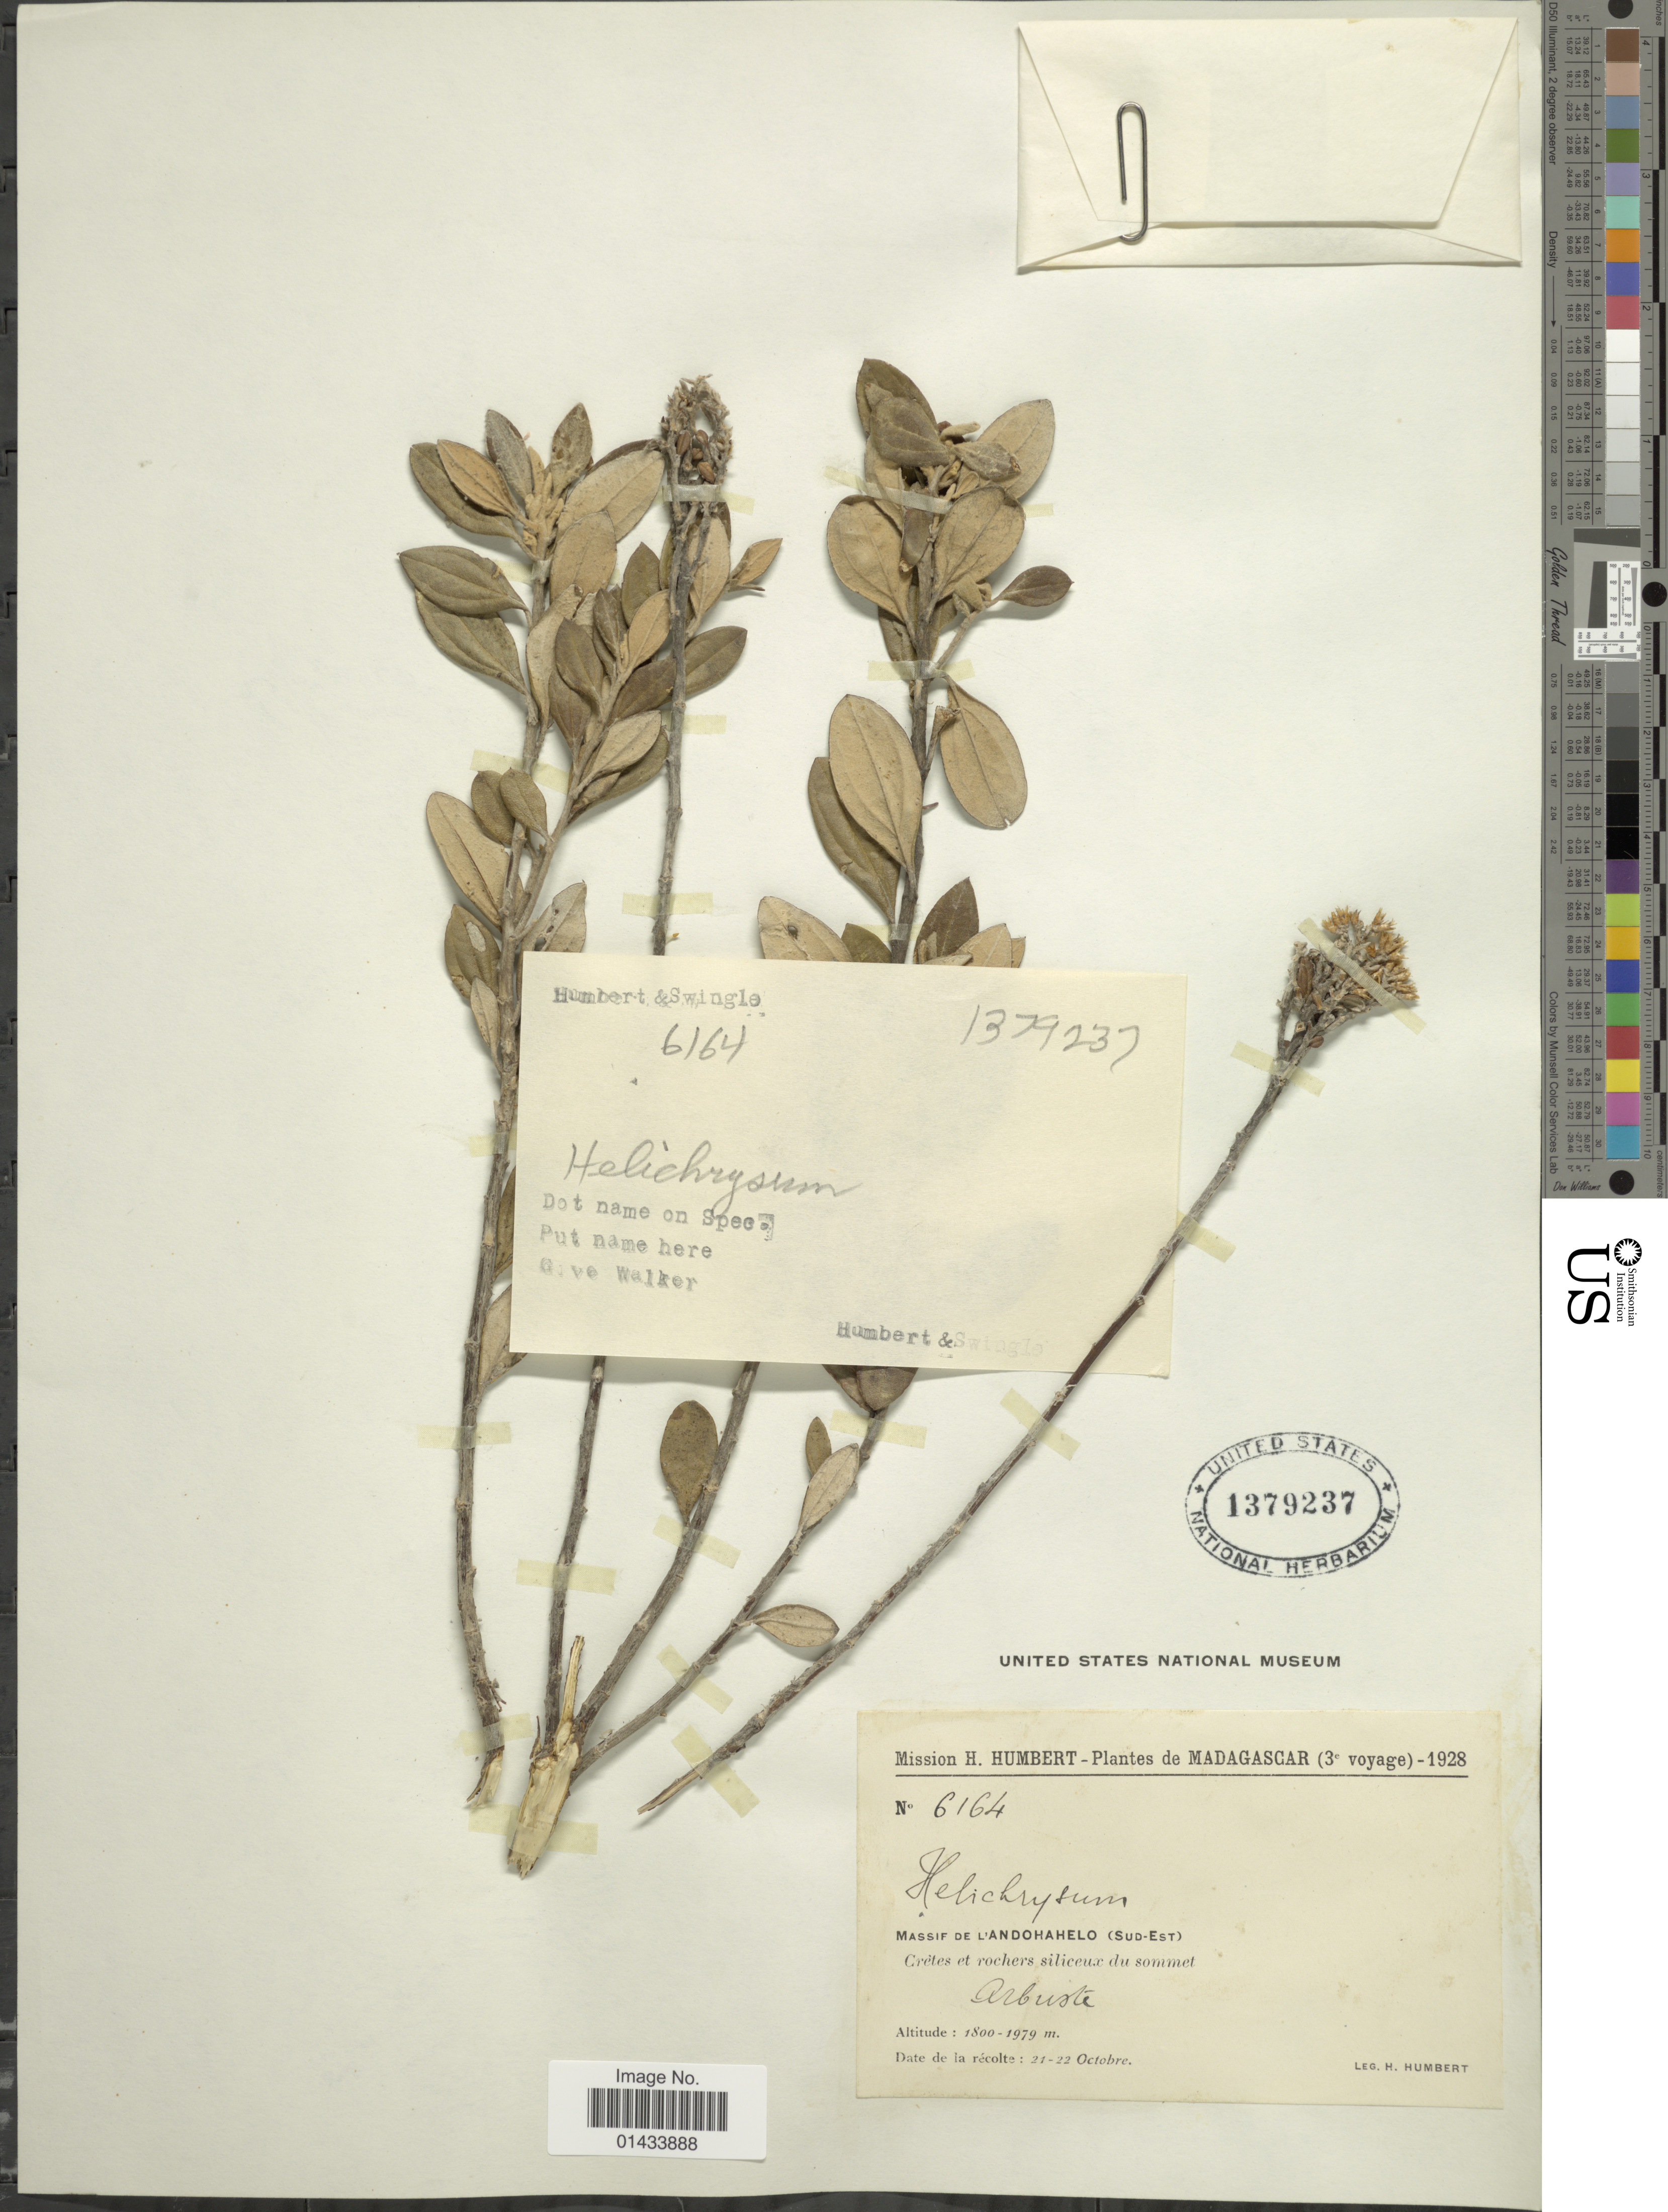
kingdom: Plantae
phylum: Tracheophyta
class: Magnoliopsida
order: Asterales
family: Asteraceae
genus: Helichrysum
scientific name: Helichrysum sp.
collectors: H. Humbert & -. Swingle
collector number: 6164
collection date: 1928-10-12/1928-10-21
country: Madagascar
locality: Massif de l' Andohahelo (Sud-Est)m Cretes et rochers siliceux du sommet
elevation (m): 1800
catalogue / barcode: US 1379237